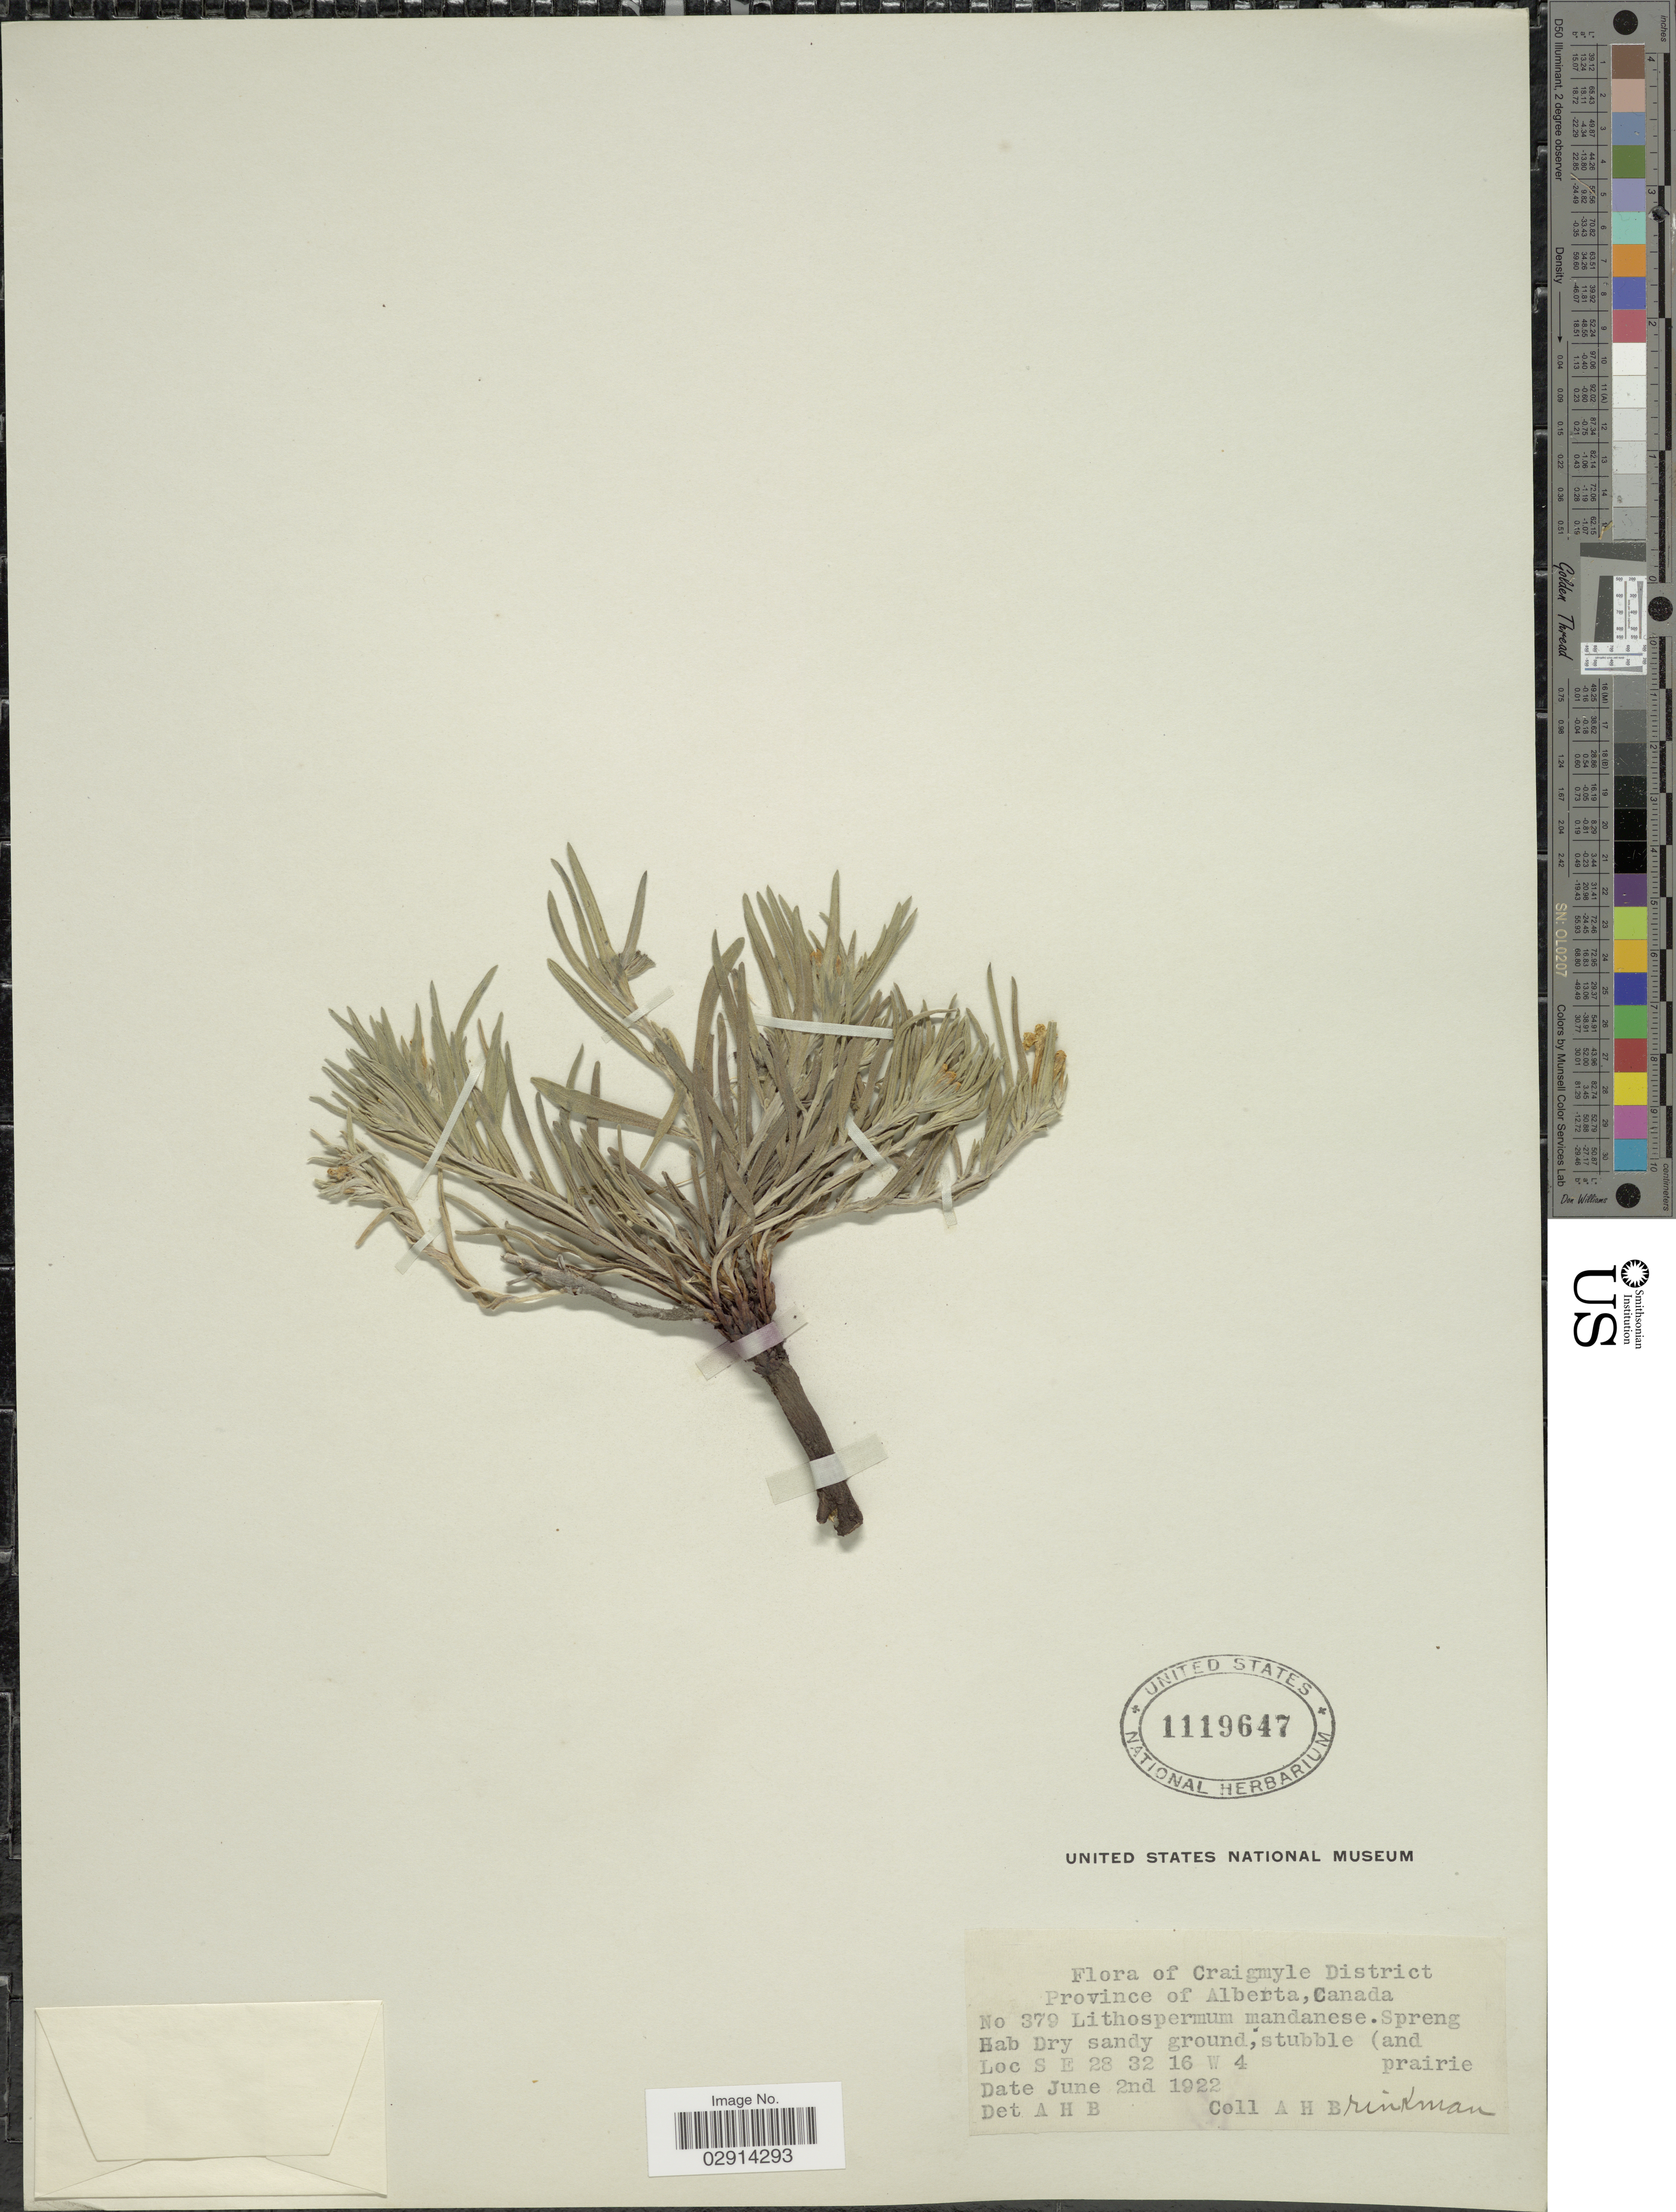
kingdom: Plantae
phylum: Tracheophyta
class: Magnoliopsida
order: Boraginales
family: Boraginaceae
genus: Lithospermum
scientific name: Lithospermum mandanense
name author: Spreng.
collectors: A. Brinkman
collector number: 379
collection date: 1922-06-02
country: Canada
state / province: Alberta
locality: Craigmyle District, Province of Albert.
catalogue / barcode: US 1119647